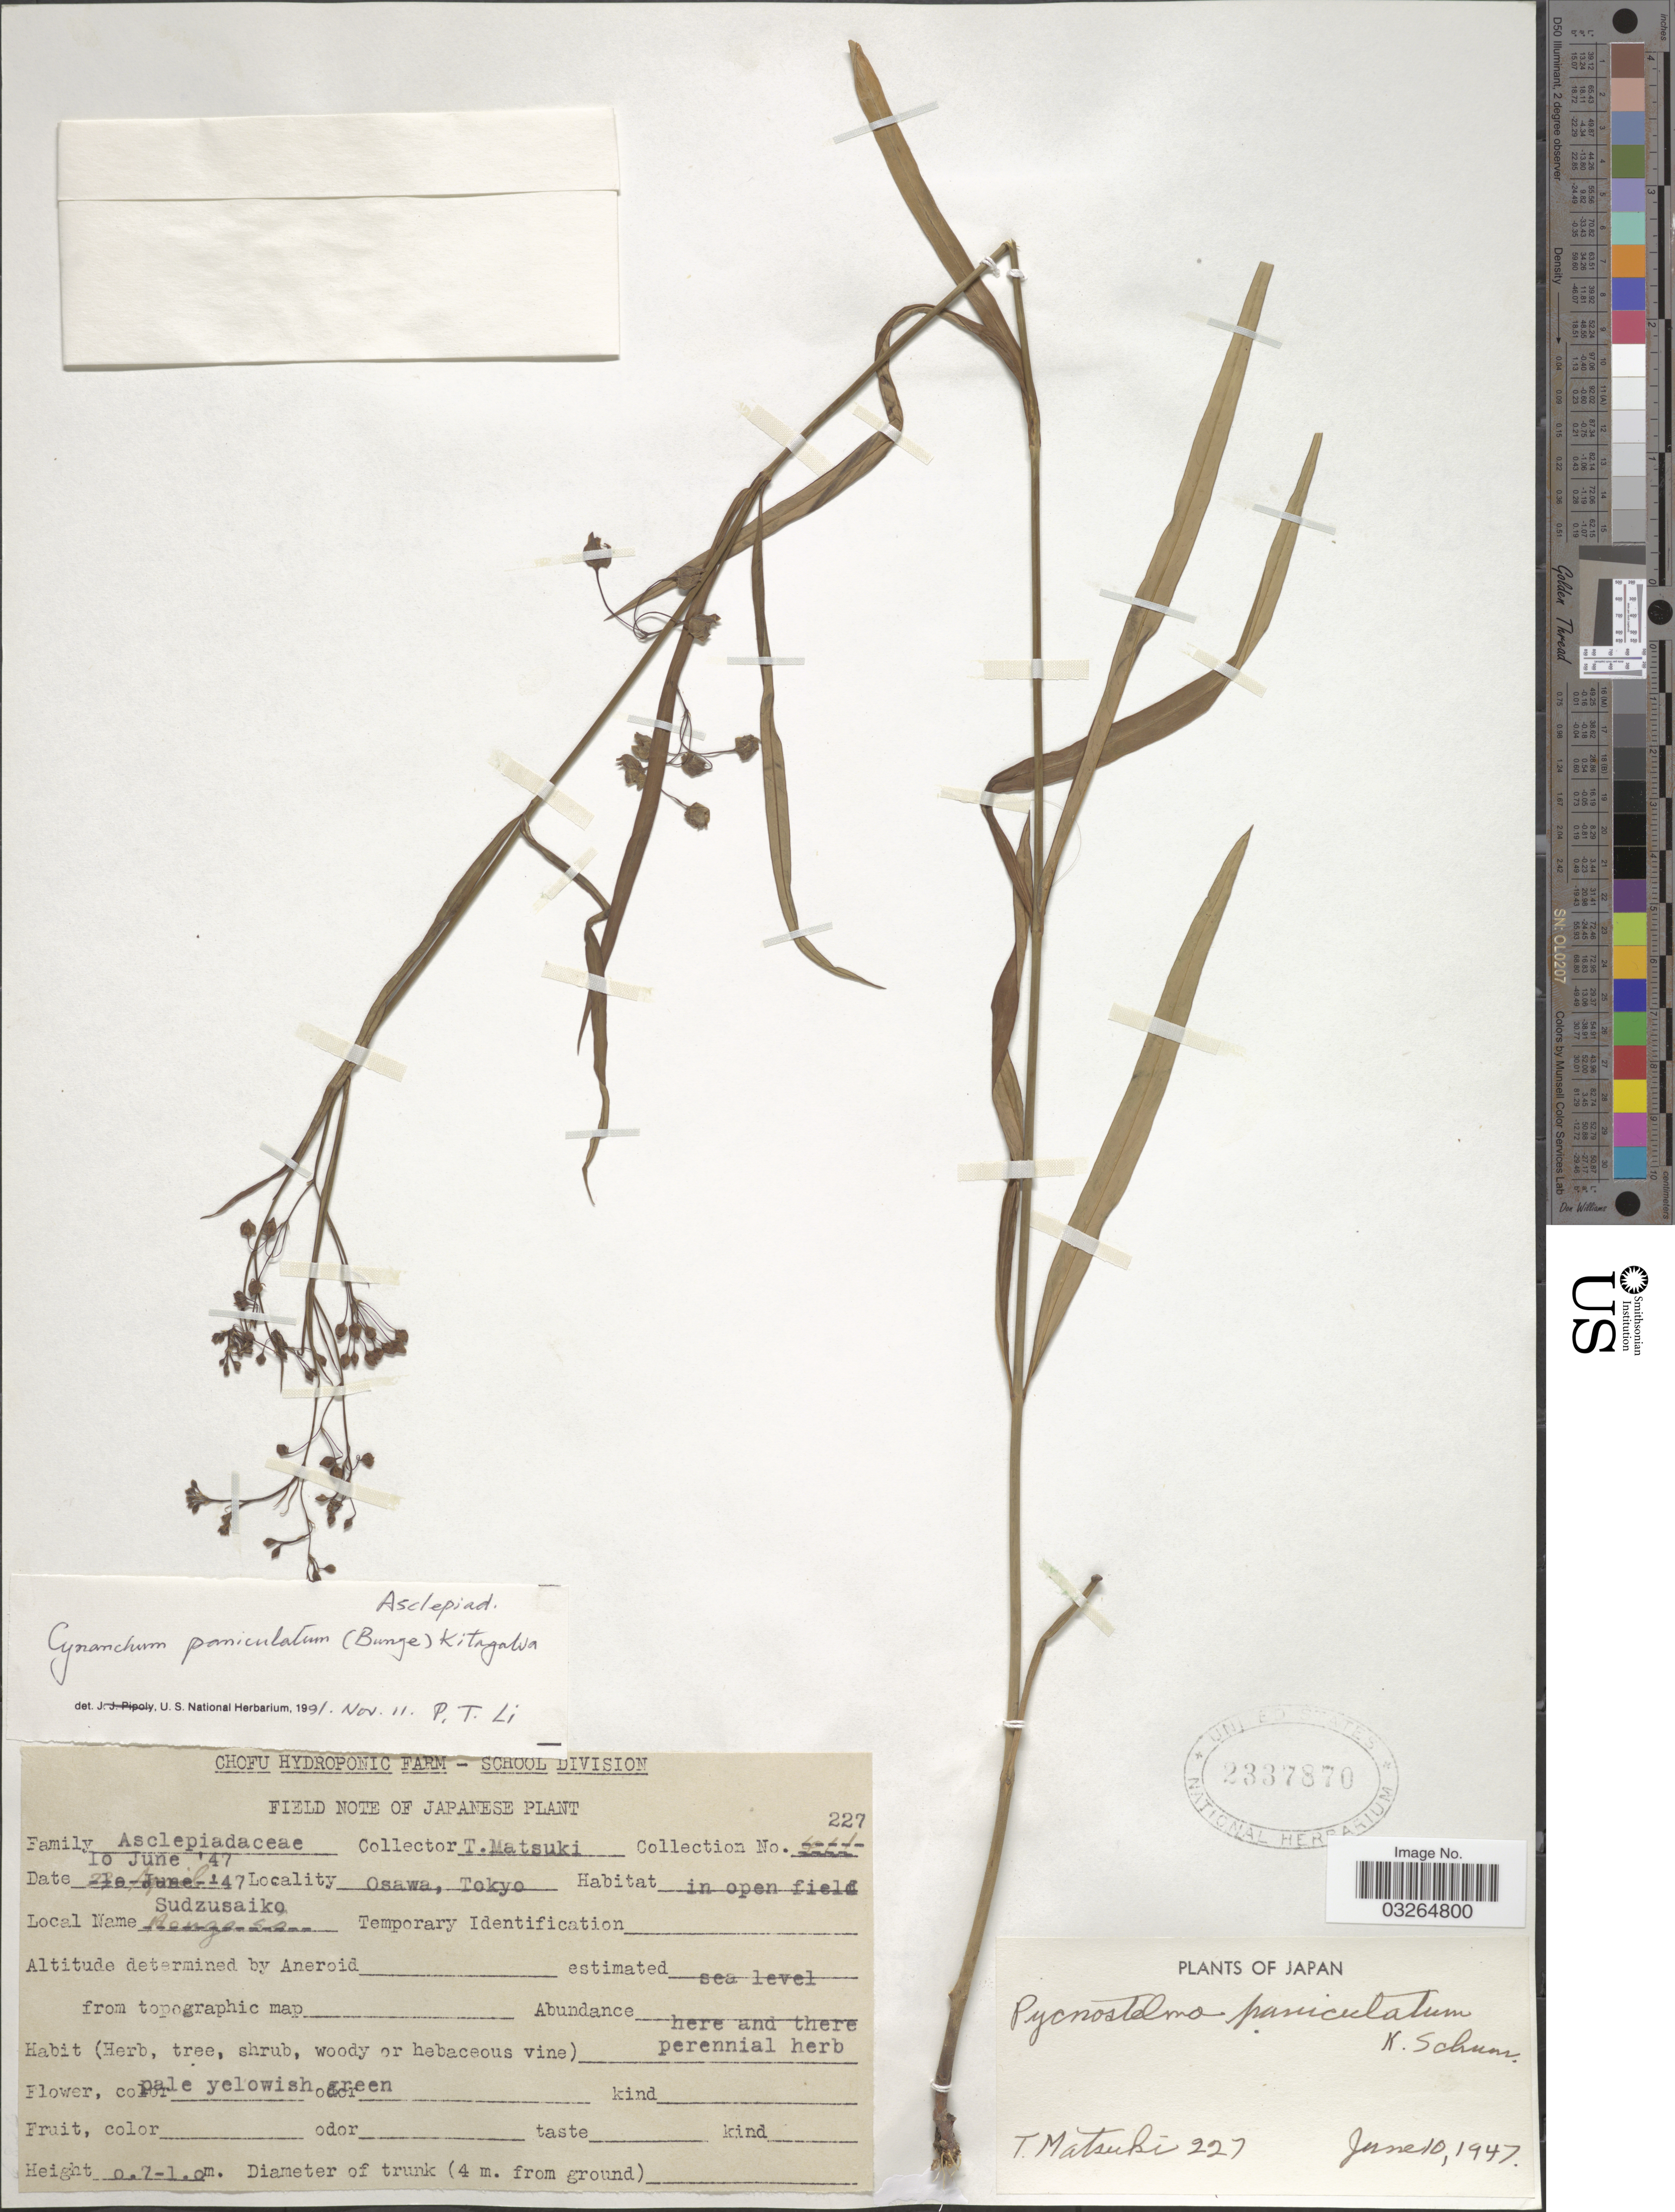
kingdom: Plantae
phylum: Tracheophyta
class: Magnoliopsida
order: Gentianales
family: Apocynaceae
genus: Cynanchum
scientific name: Cynanchum paniculatum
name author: (Bunge) Kitag. ex H. Hara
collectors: T. Matsuki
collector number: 227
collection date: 1947-06-10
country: Japan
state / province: Tokyo, Federal City of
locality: Osawa.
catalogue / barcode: US 2337870